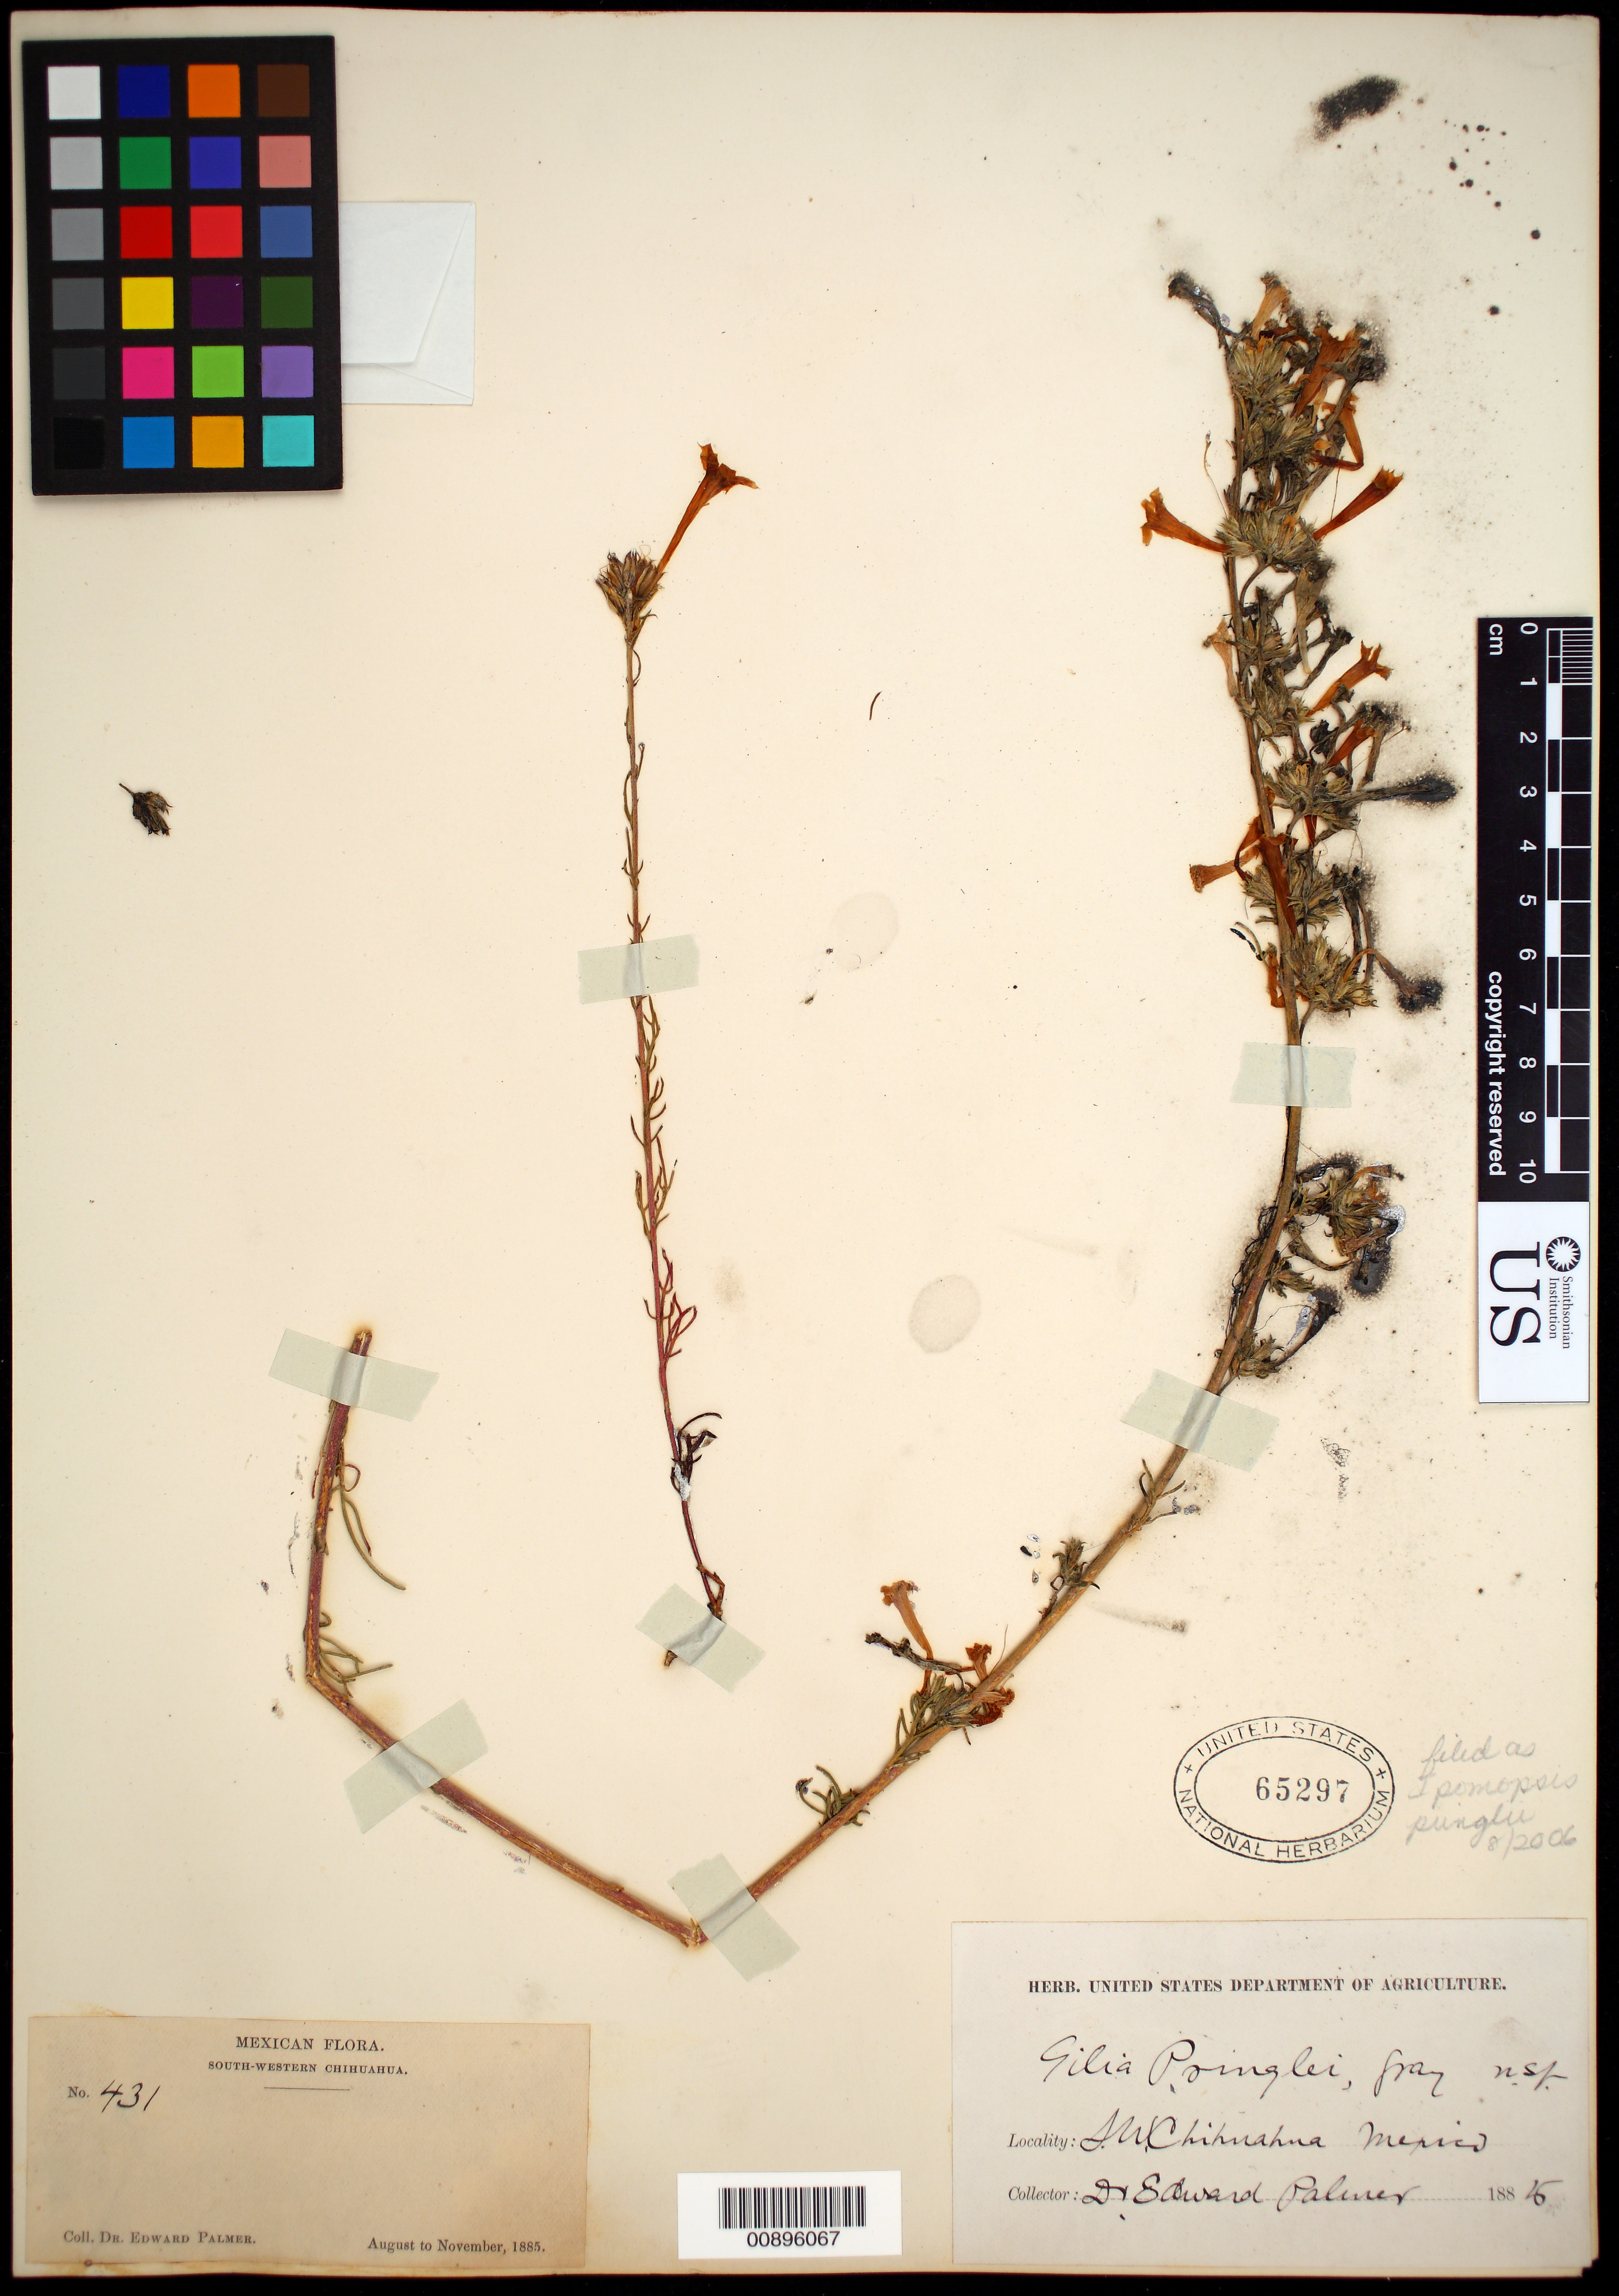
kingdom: Plantae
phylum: Tracheophyta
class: Magnoliopsida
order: Ericales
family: Polemoniaceae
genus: Ipomopsis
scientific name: Ipomopsis pringlei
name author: (A. Gray) W.C. Martin & C.R. Hutchins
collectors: E. Palmer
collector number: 431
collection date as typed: Aug 1885 to -- Nov 1885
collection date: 1885-08/1885-11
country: Mexico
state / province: Chihuahua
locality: South-Western Chihuahua.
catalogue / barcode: US 65297